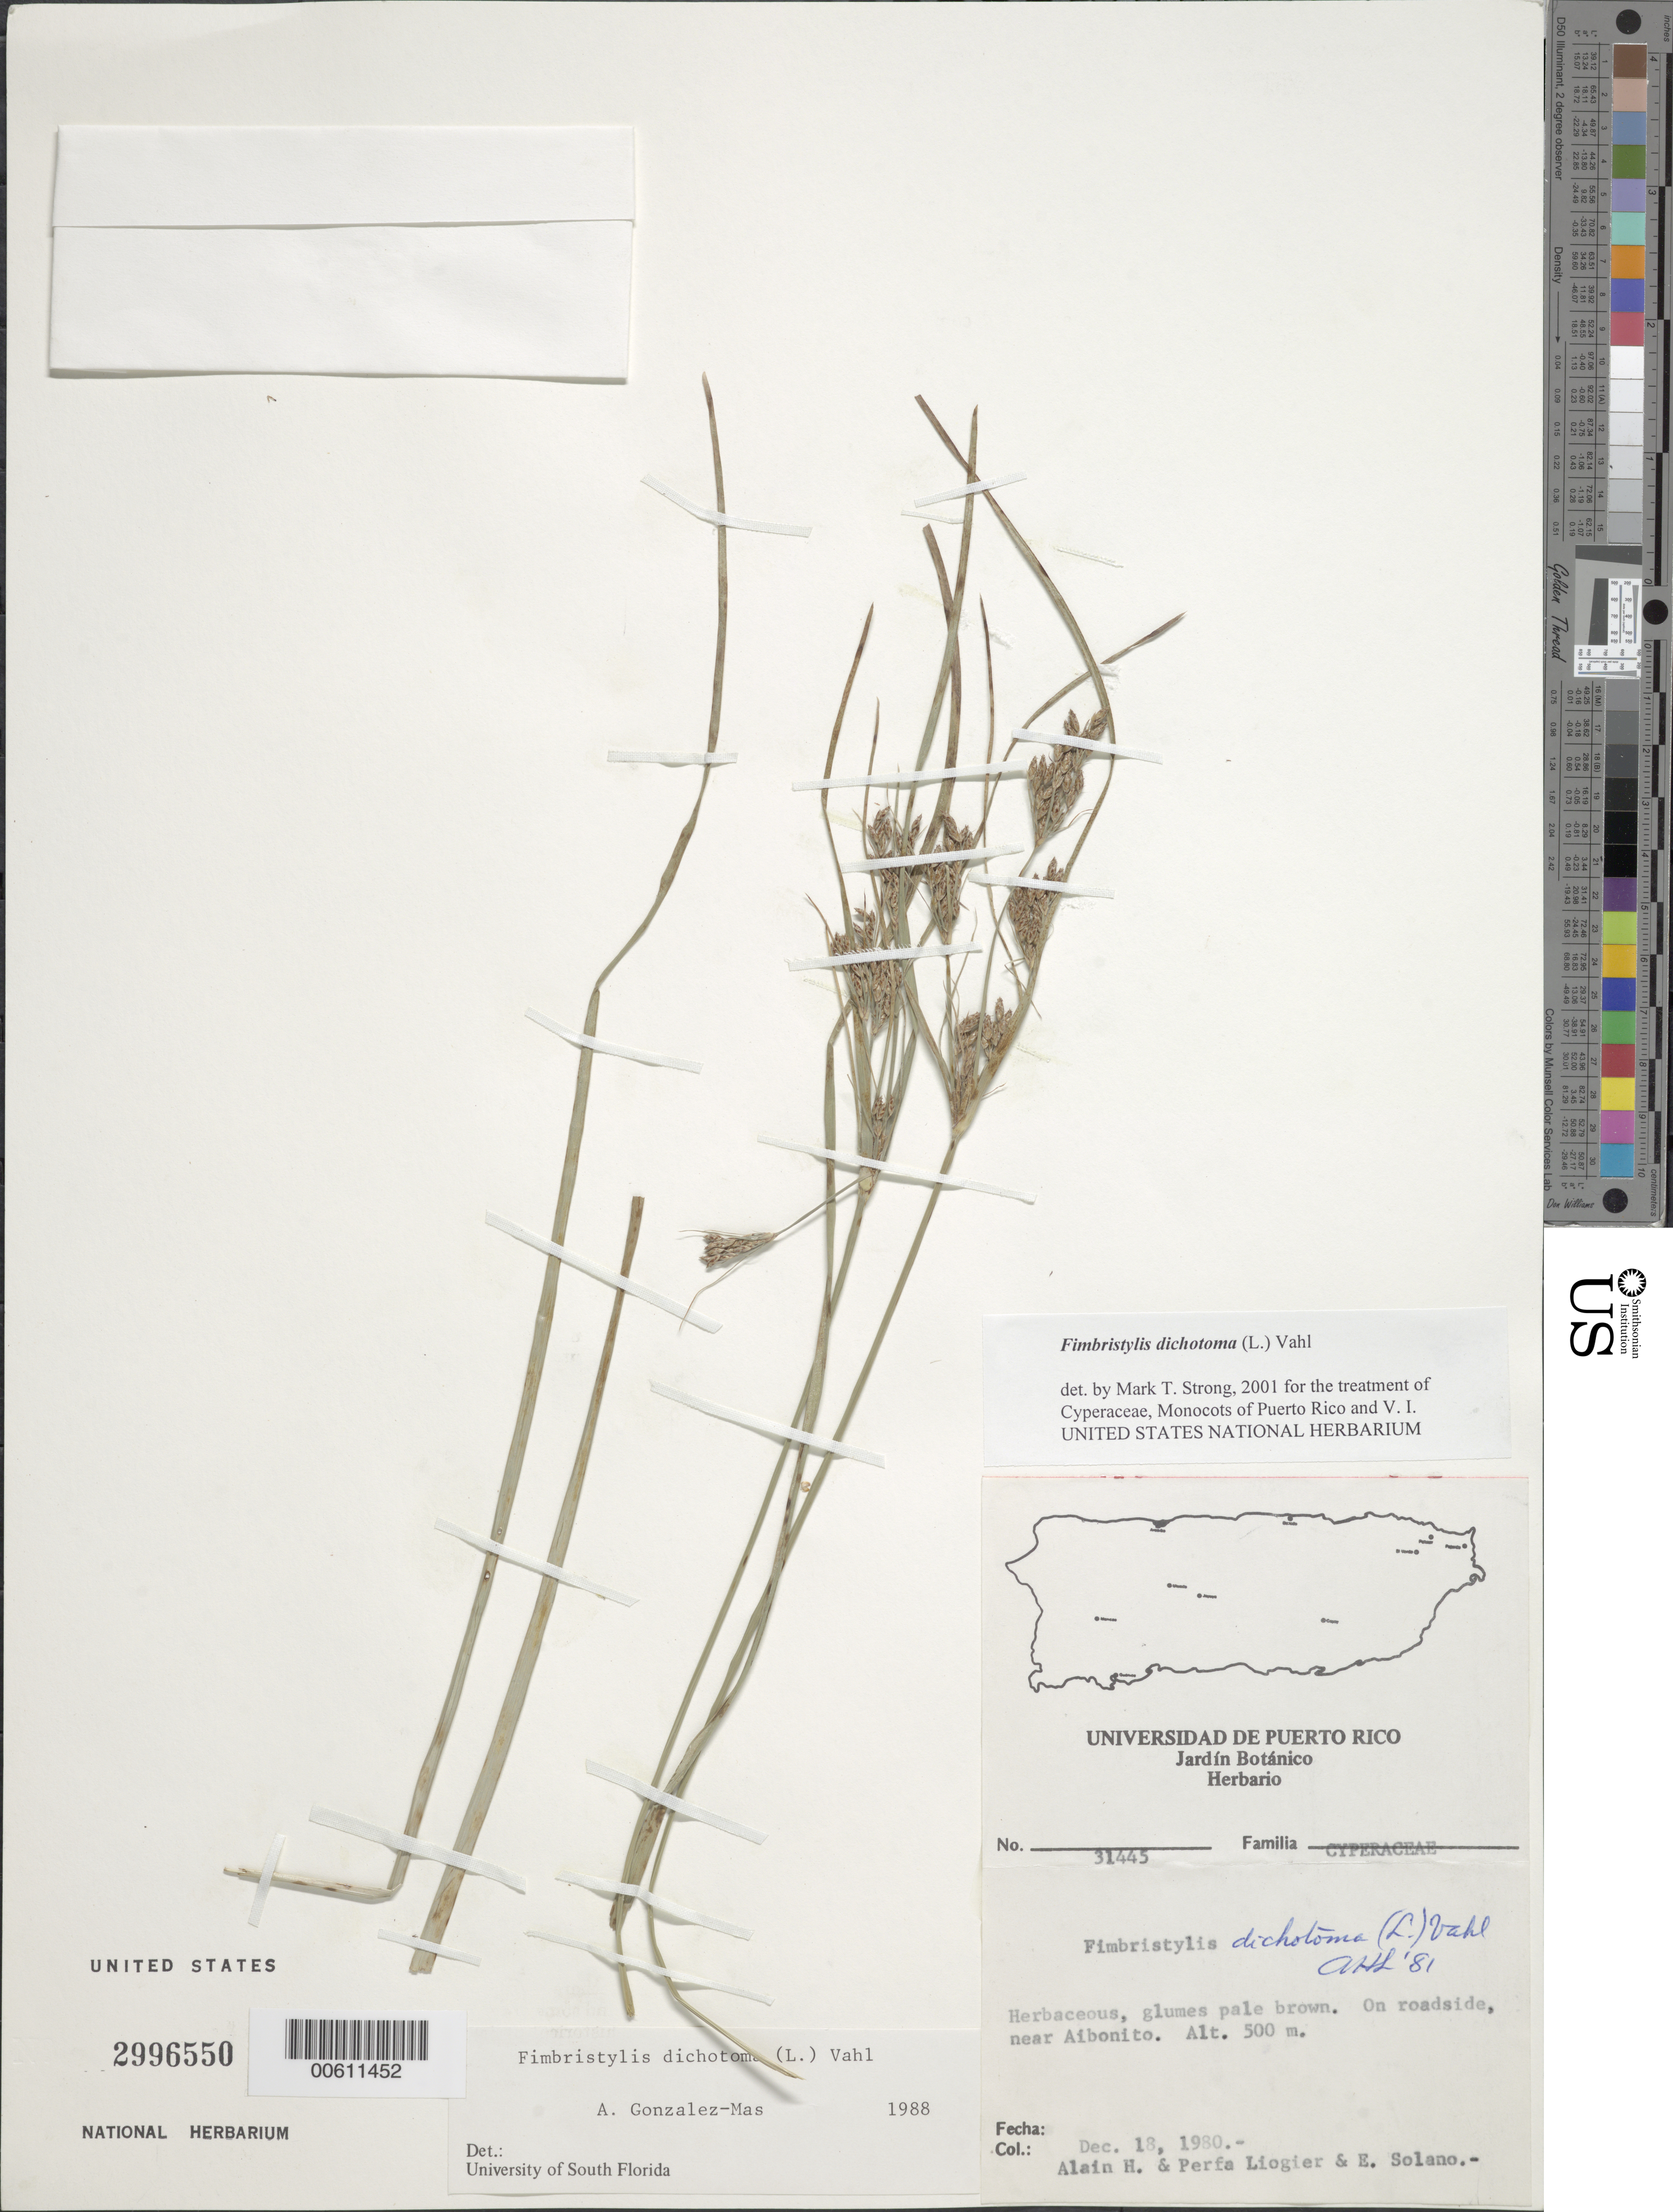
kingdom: Plantae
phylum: Tracheophyta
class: Liliopsida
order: Poales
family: Cyperaceae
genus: Fimbristylis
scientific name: Fimbristylis dichotoma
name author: (L.) Vahl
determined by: Strong, M. T., (US), Smithsonian Institution - National Museum of Natural History (UNITED STATES)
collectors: A. H. Liogier, M. P. Liogier & E. Solano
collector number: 31445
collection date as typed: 18 Dec 1980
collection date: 1980-12-18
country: Puerto Rico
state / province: Abonito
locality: Near Aibonito.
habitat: On roadside.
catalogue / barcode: US 2996550